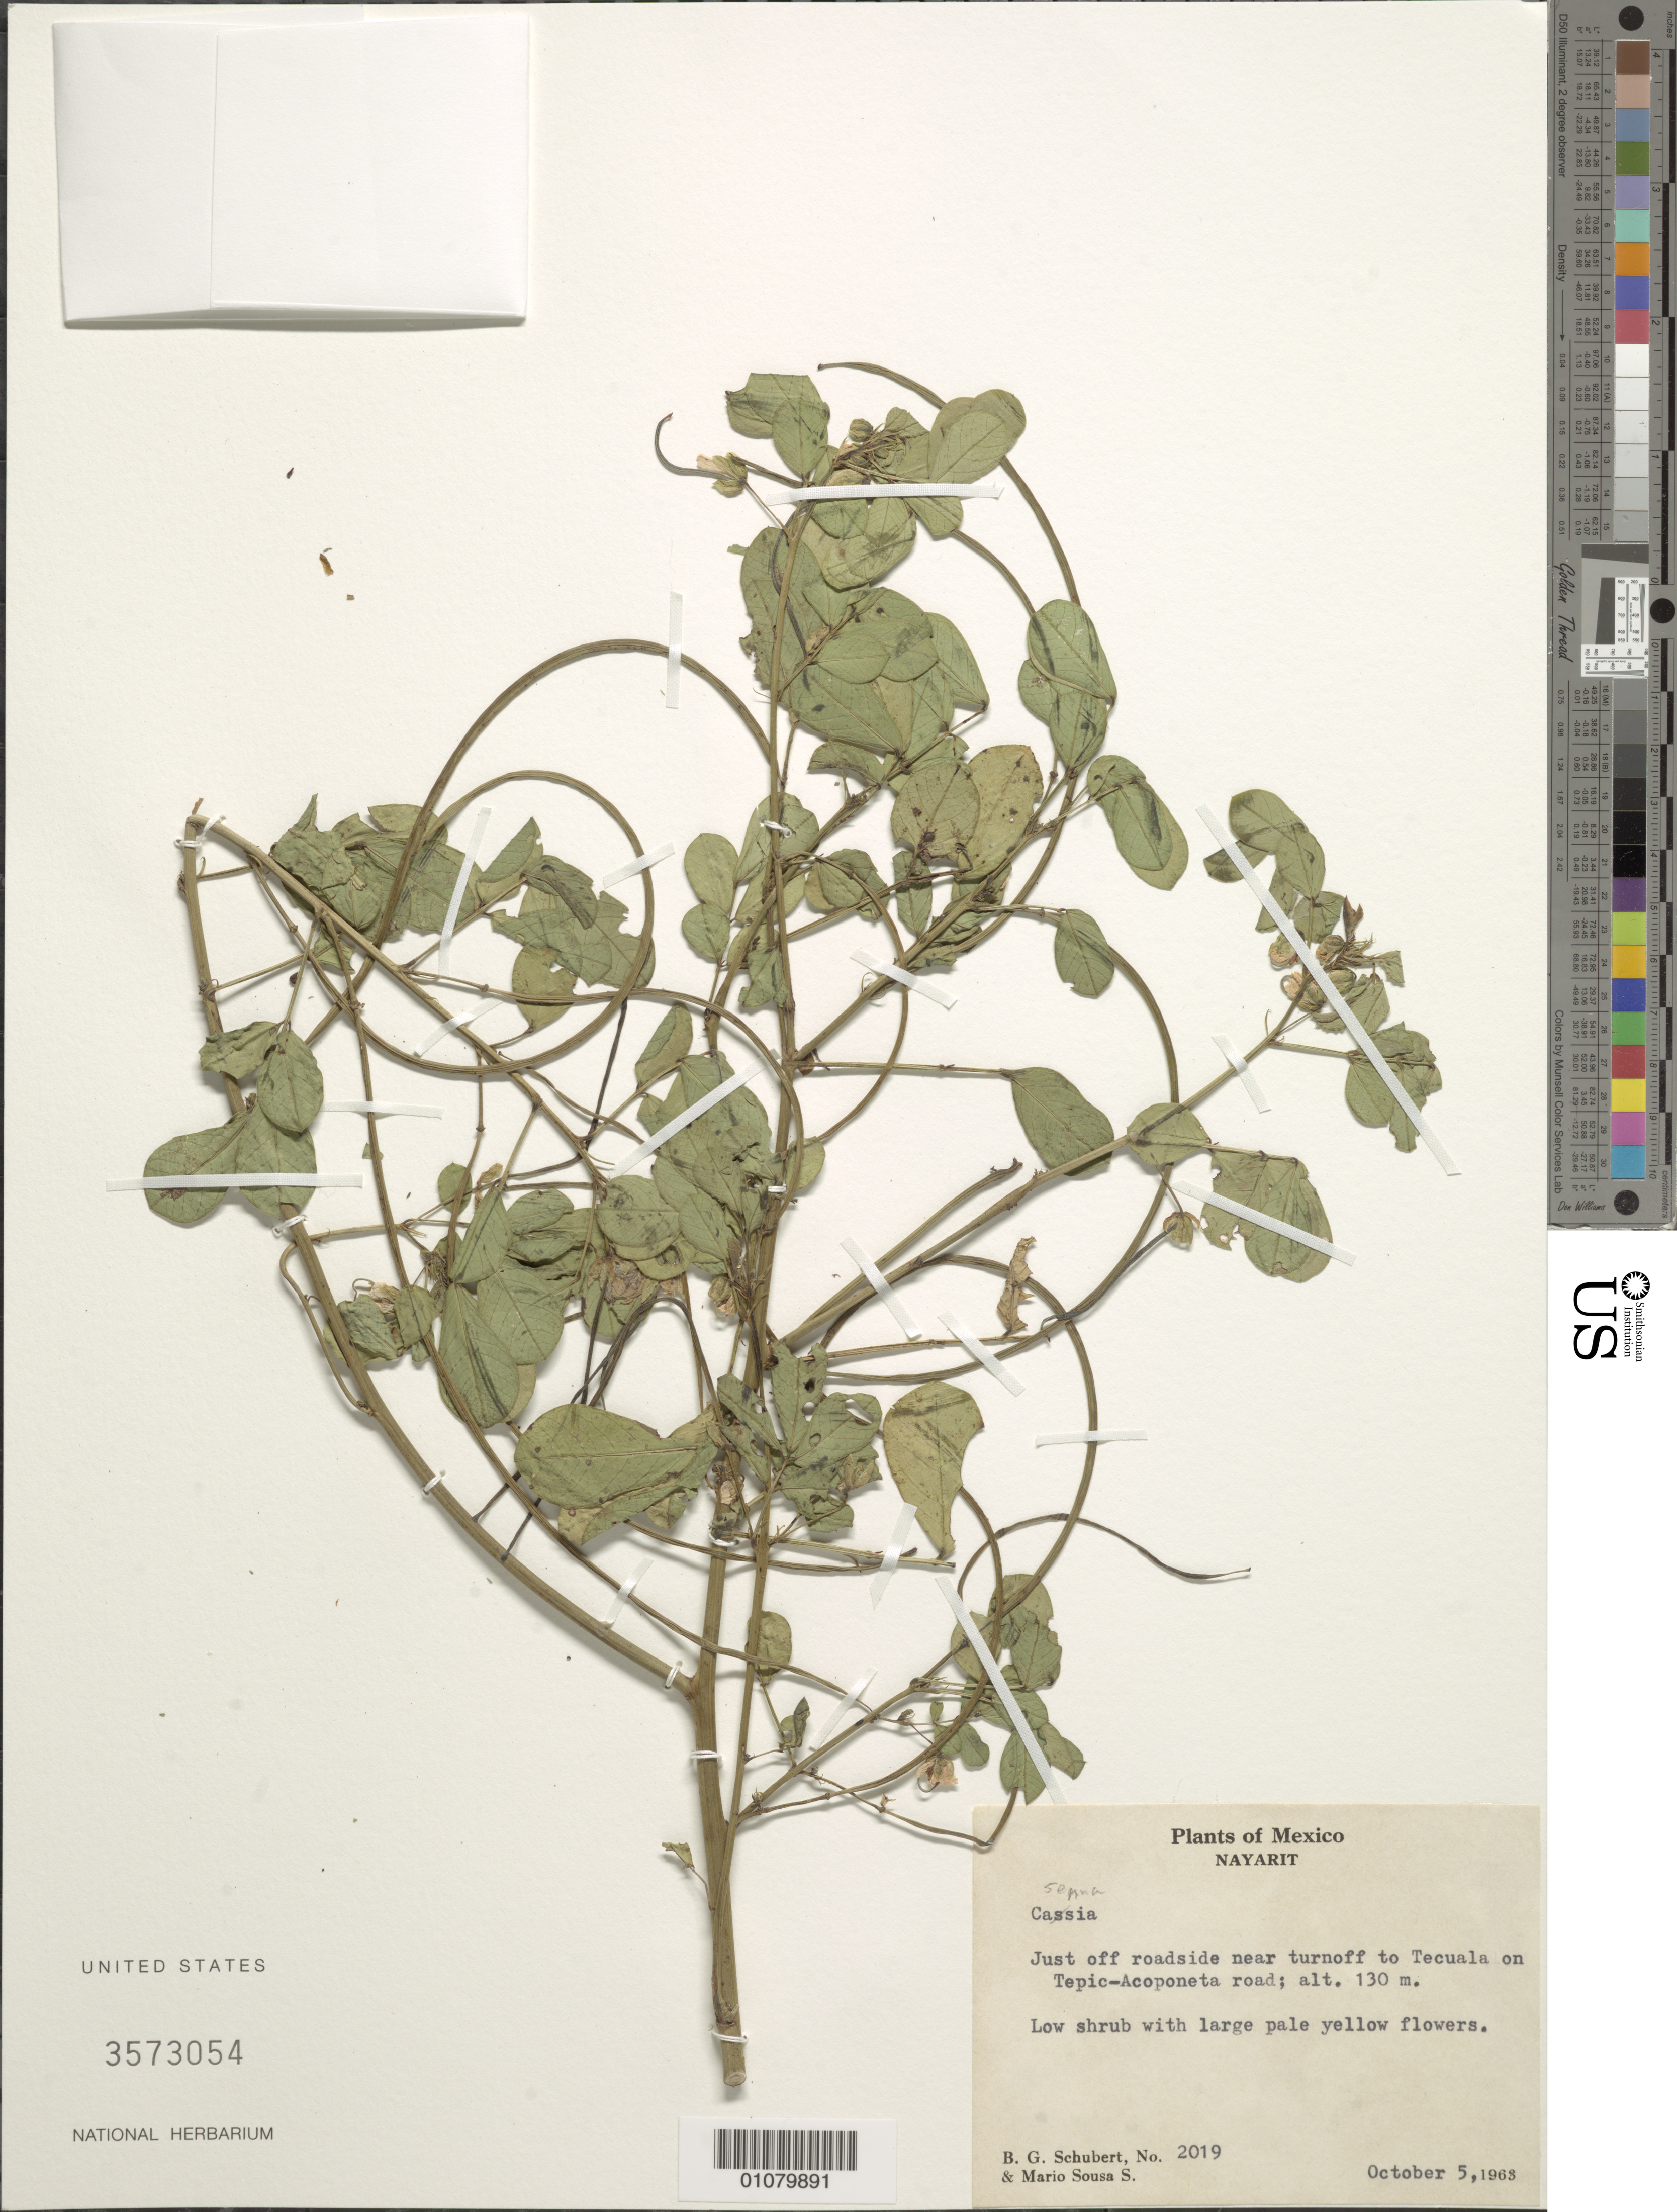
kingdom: Plantae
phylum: Tracheophyta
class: Magnoliopsida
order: Fabales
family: Fabaceae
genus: Senna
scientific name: Senna sp.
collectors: B. Schubert & M. Sousa S.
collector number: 2019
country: Mexico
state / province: Nayarit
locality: Near turnoff to Tecuala on Tepic-Acoponeta road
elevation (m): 130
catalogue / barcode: US 3573054